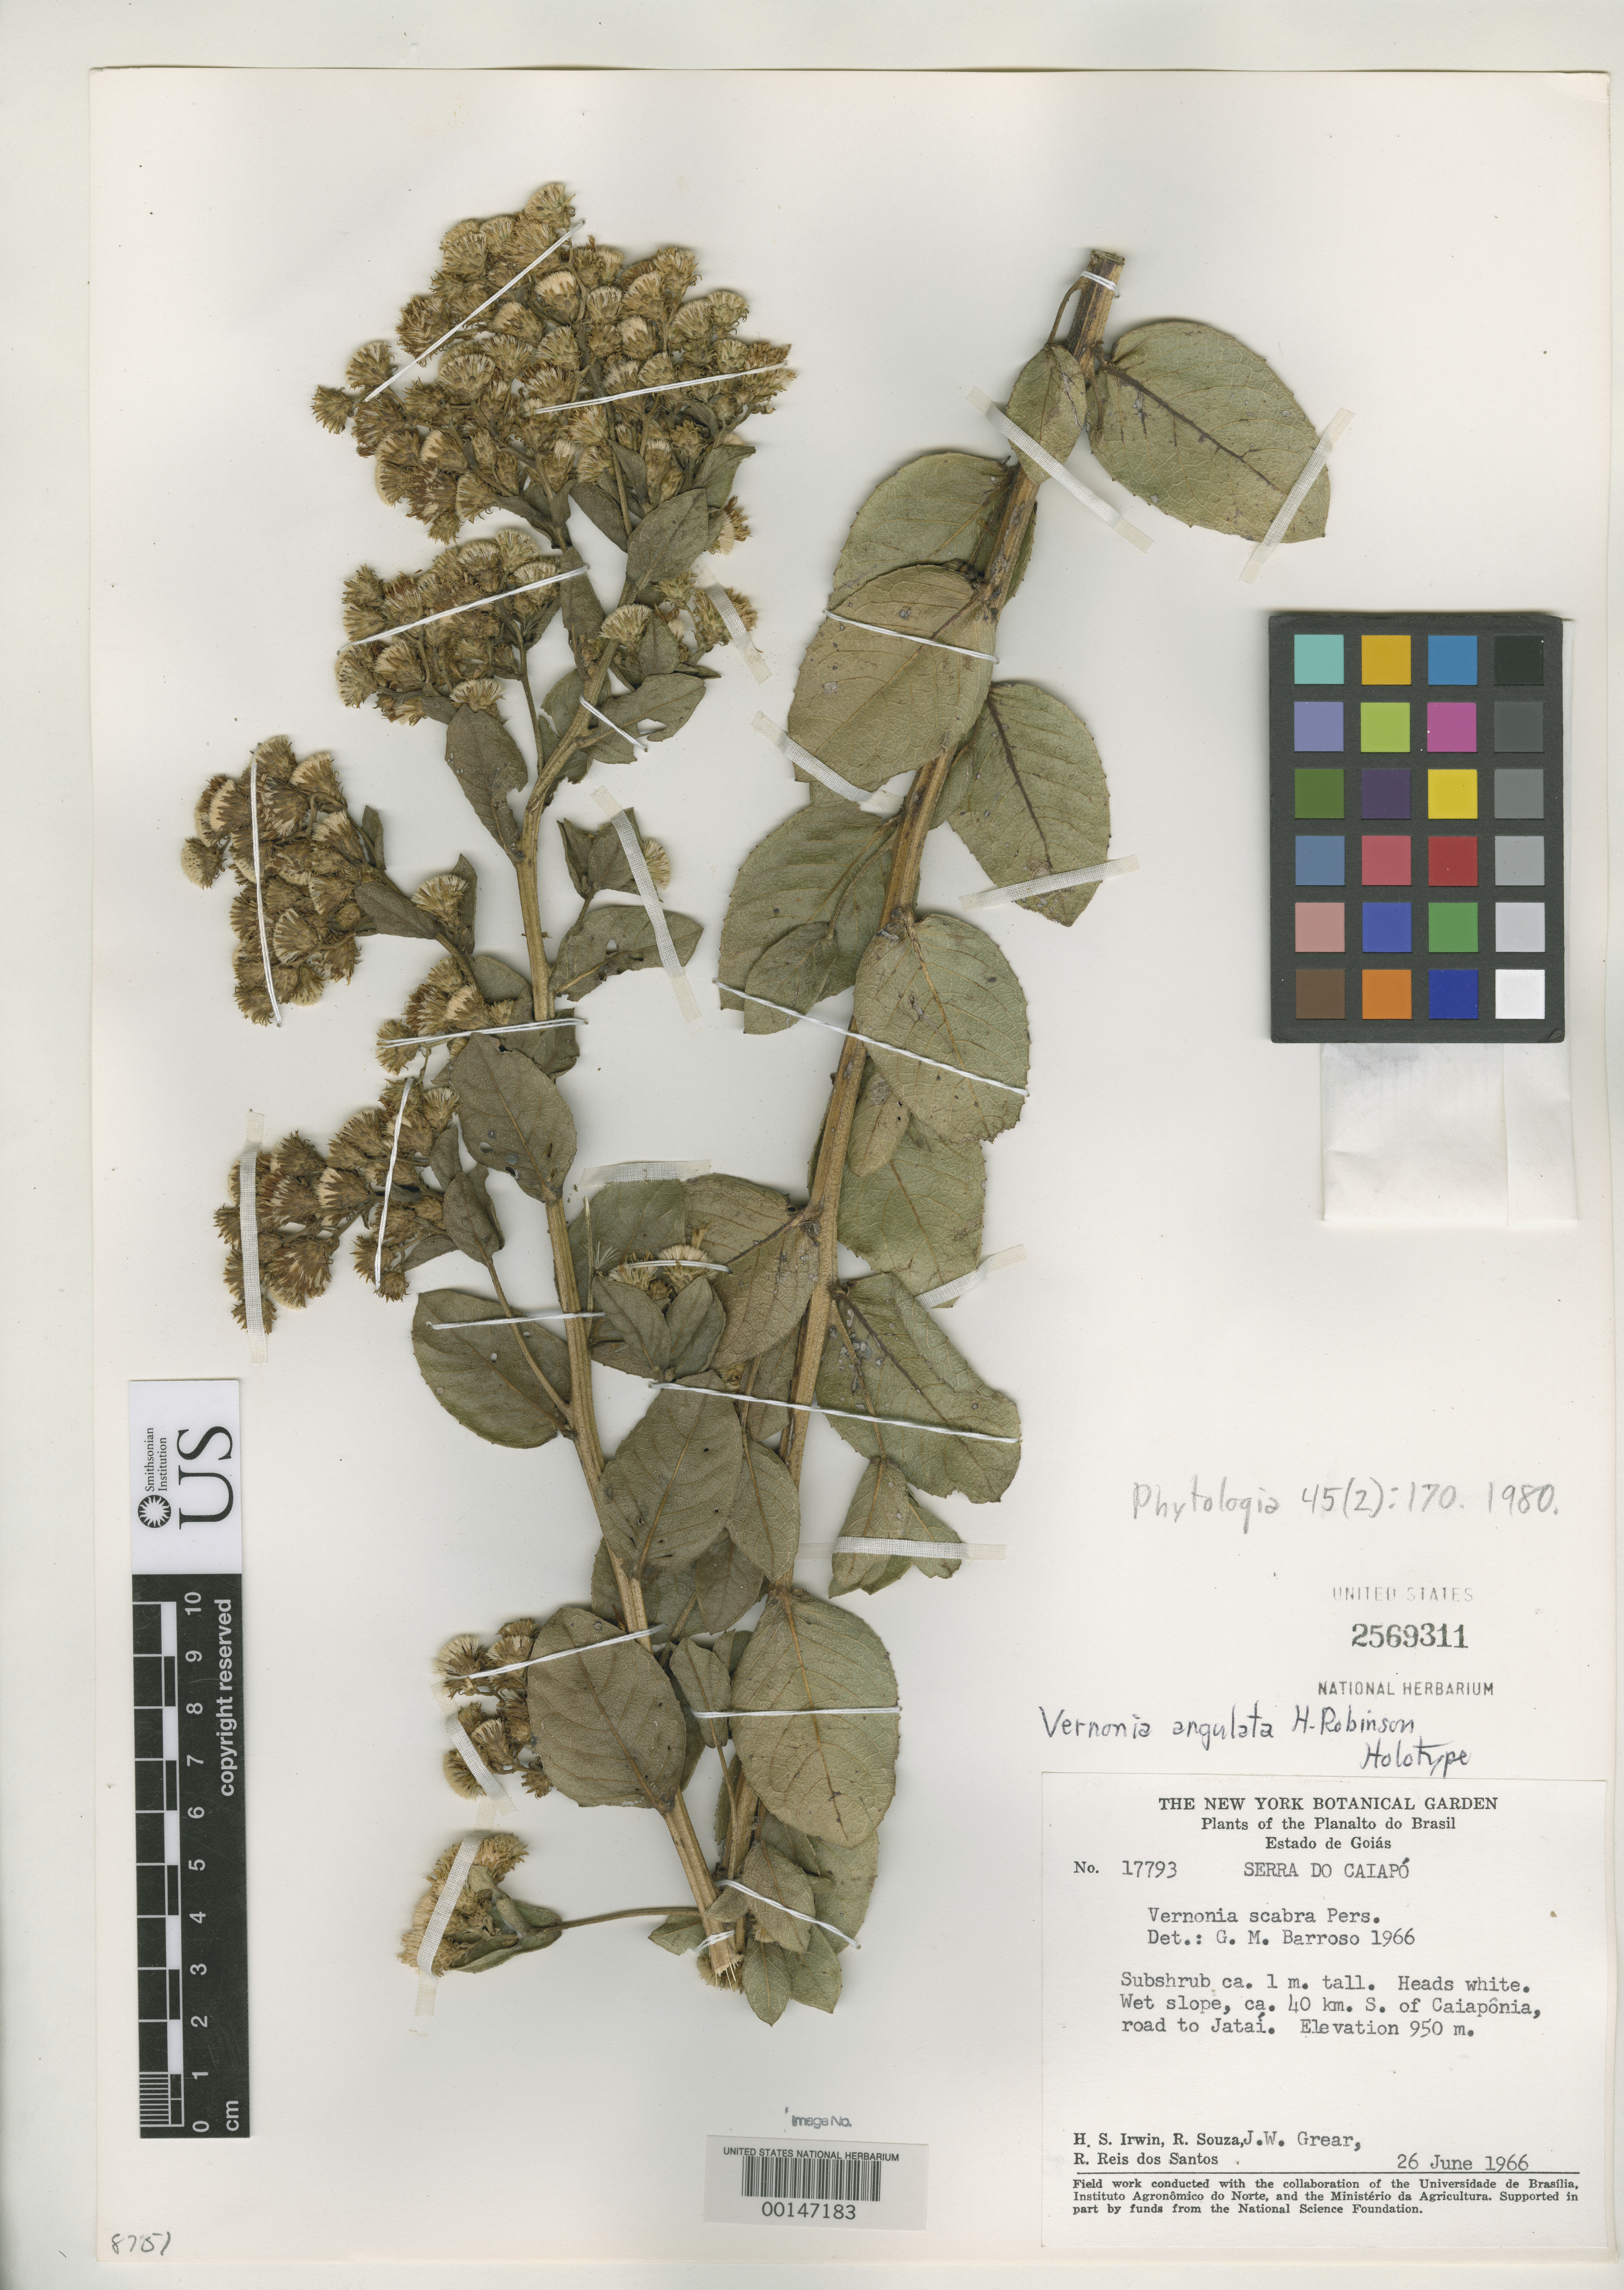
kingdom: Plantae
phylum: Tracheophyta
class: Magnoliopsida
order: Asterales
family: Asteraceae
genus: Vernonia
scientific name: Vernonia angulata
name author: H. Rob.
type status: Holotype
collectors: H. Irwin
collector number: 17793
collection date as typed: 26 Jun 1966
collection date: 1966-06-26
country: Brazil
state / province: Goiás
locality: S of Caiaponia on road to Jatai.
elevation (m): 950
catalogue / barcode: US 2569311